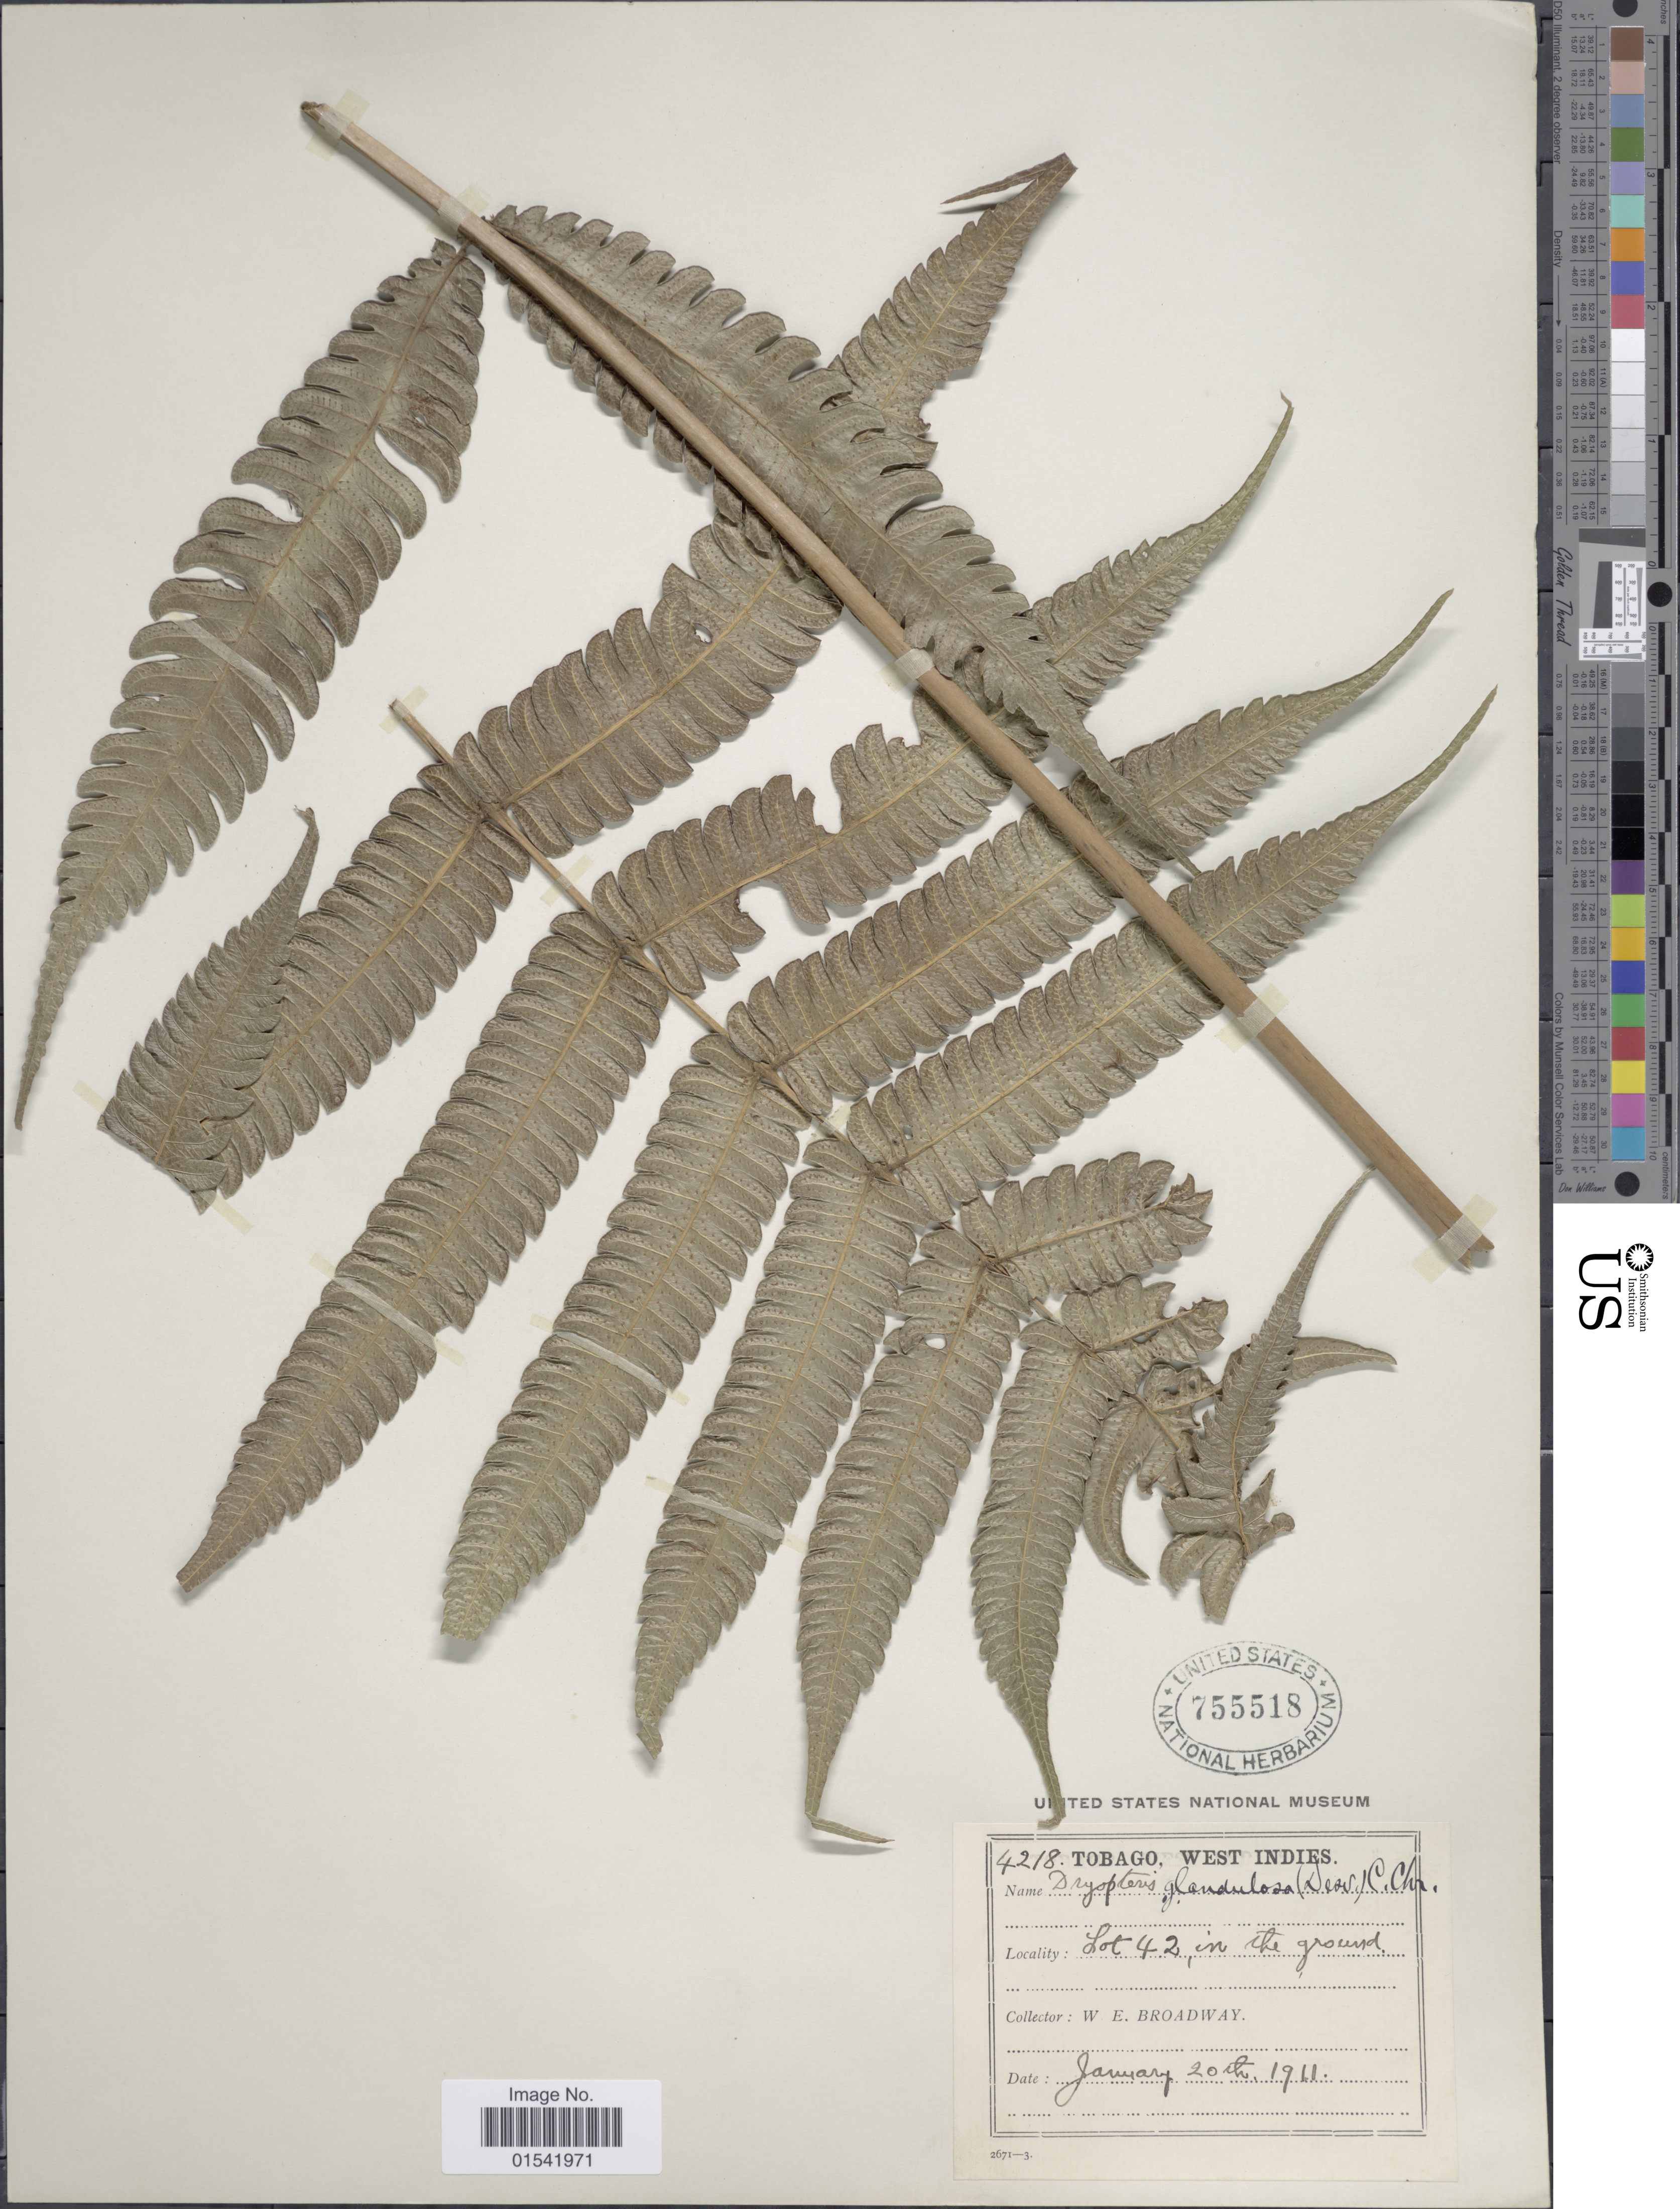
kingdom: Plantae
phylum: Tracheophyta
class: Polypodiopsida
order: Polypodiales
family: Thelypteridaceae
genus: Steiropteris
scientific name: Steiropteris glandulosa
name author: (Hook. f.) Pic. Serm.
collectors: W. E. Broadway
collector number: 4218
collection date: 1911-01-20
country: Trinidad and Tobago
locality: Tobago, West Indies, Lot 42, in the ground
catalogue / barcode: US 755518